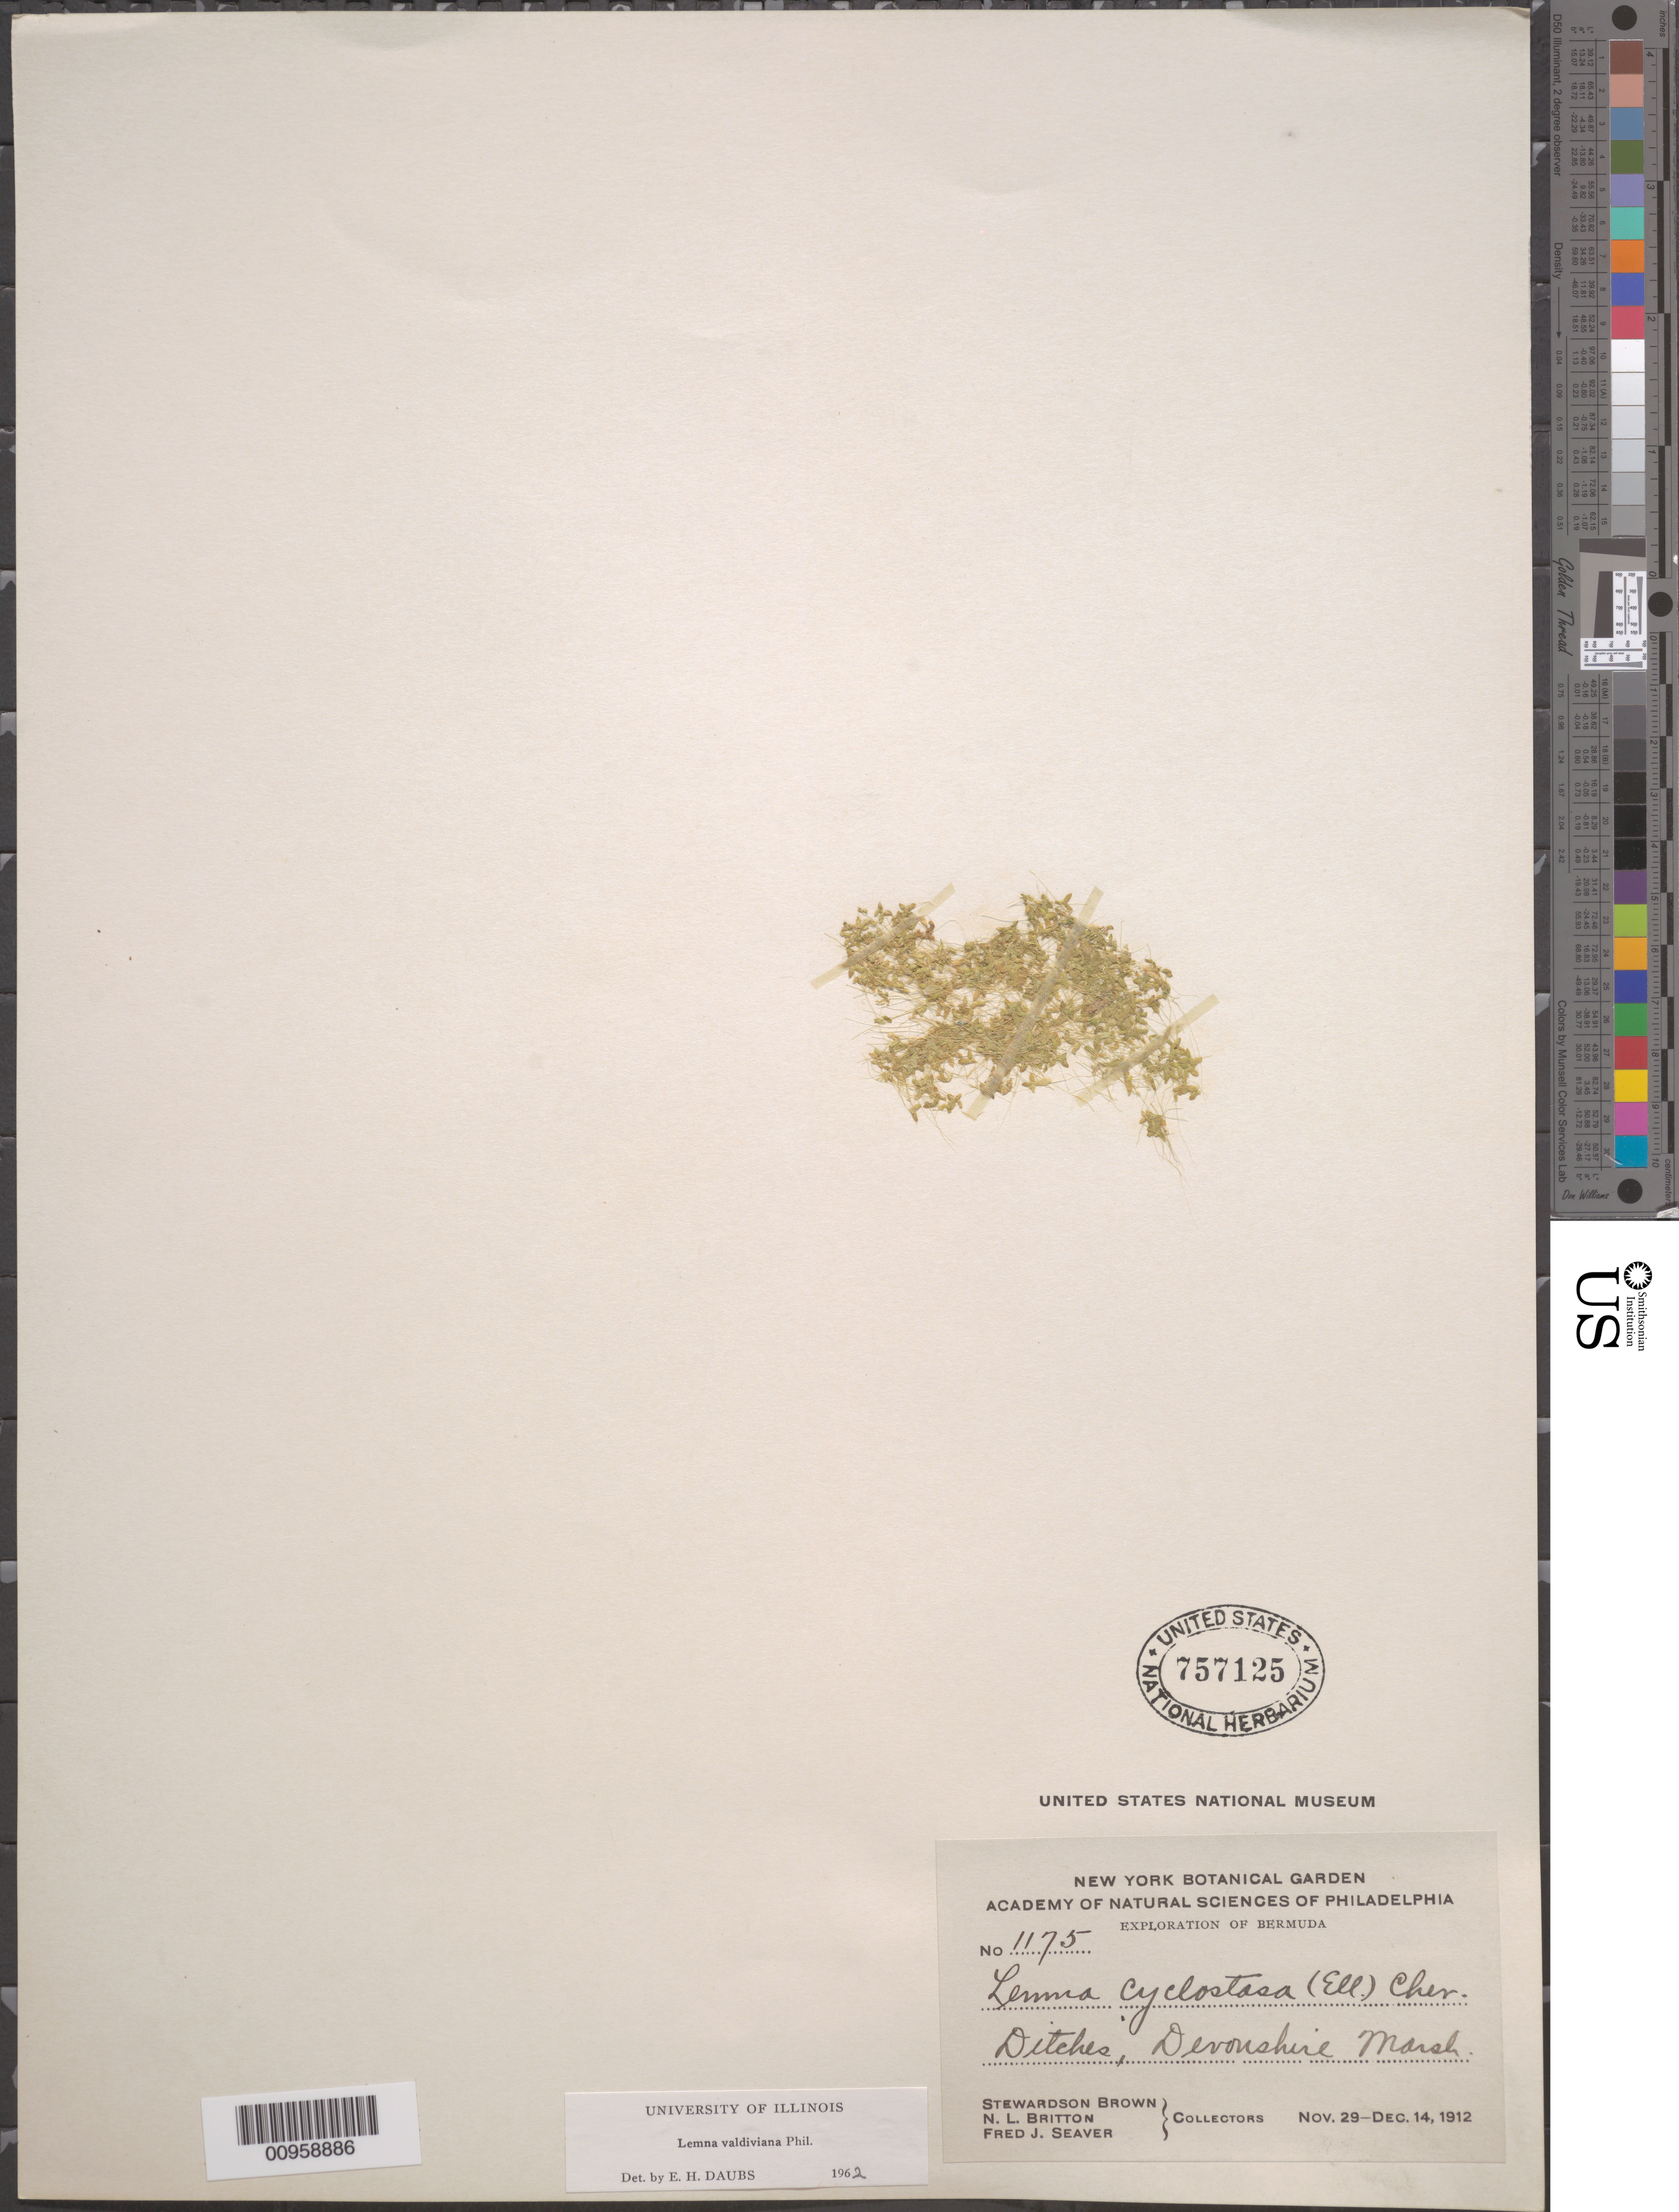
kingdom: Plantae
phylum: Tracheophyta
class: Liliopsida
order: Alismatales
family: Araceae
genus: Lemna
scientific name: Lemna valdiviana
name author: Phil.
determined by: Daubs, E. H.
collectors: S. Brown, N. Britton & F. Seaver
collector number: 1175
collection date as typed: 29 Nov 1912 to 14 Dec 1912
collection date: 1912-11-29/1912-12-14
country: Bermuda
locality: Devonshire Marsh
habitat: Ditches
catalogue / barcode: US 757125